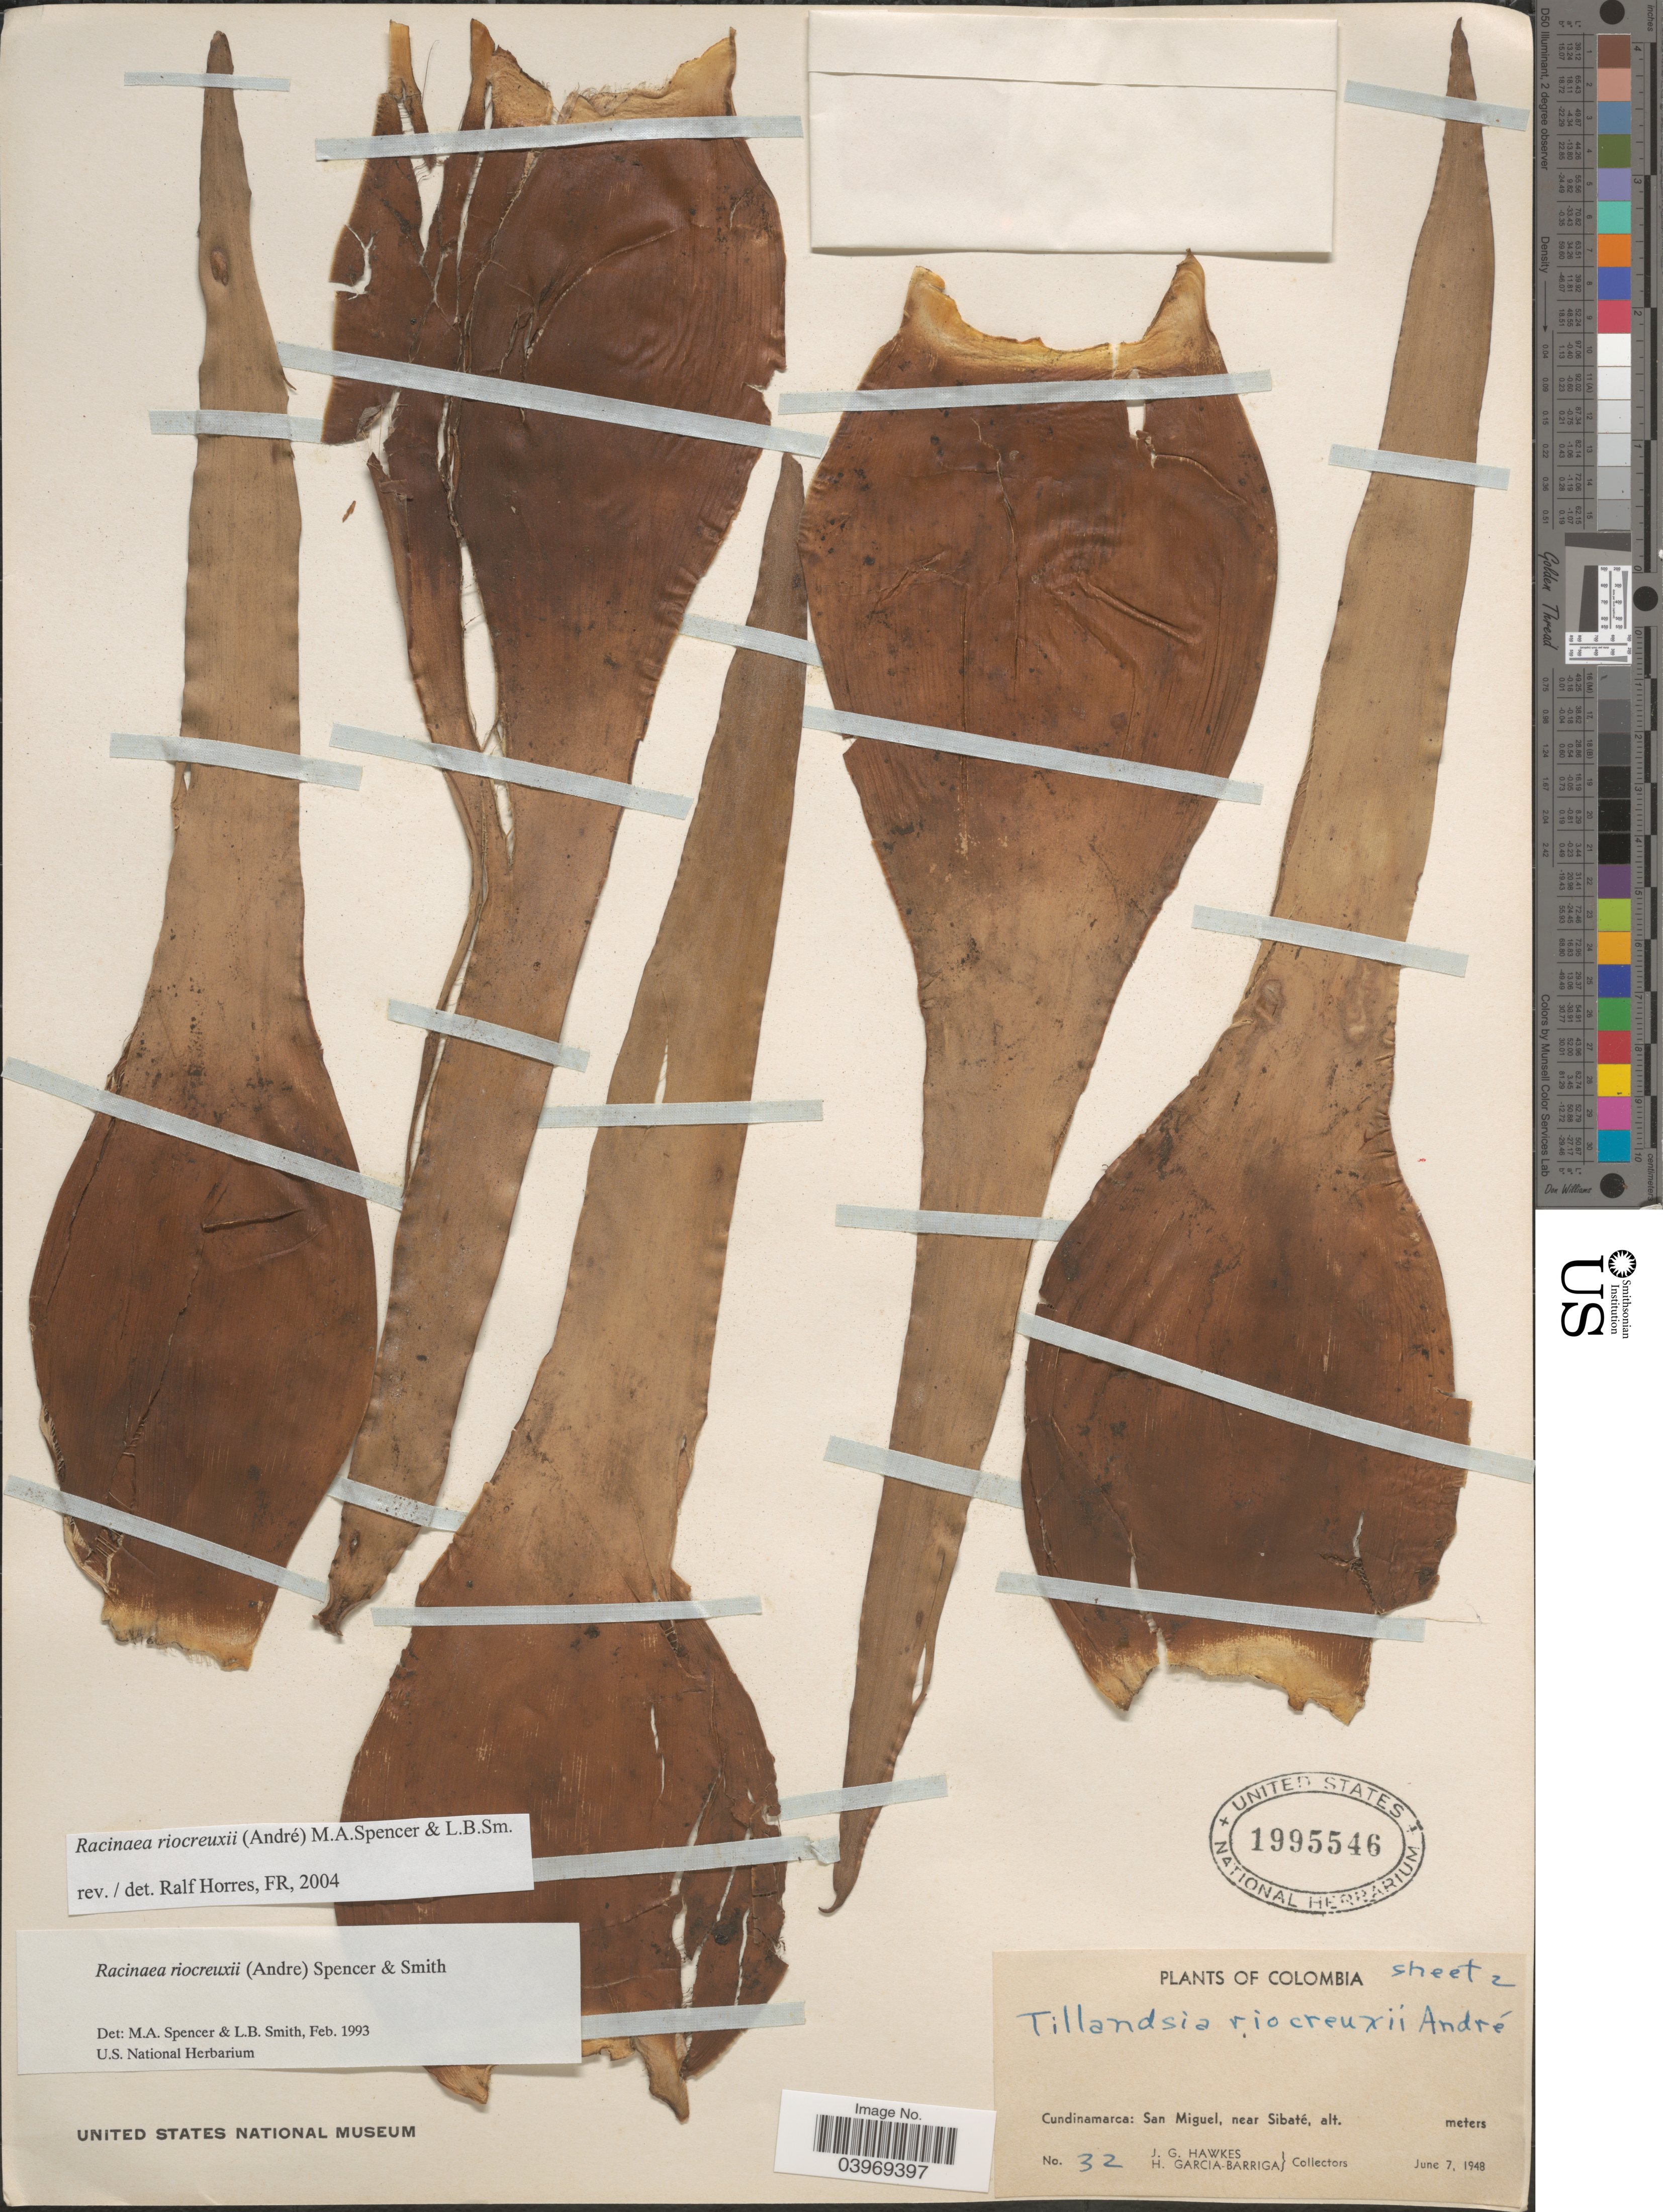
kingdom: Plantae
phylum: Tracheophyta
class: Liliopsida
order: Poales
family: Bromeliaceae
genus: Racinaea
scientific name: Racinaea riocreuxii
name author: (André) M.A. Spencer & L.B. Sm.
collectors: J. Hawkes & H. García Barriga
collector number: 32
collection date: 1948-06-07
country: Colombia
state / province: Cundinamarca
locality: San Miguel, near Sibaté.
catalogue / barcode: US 1995546